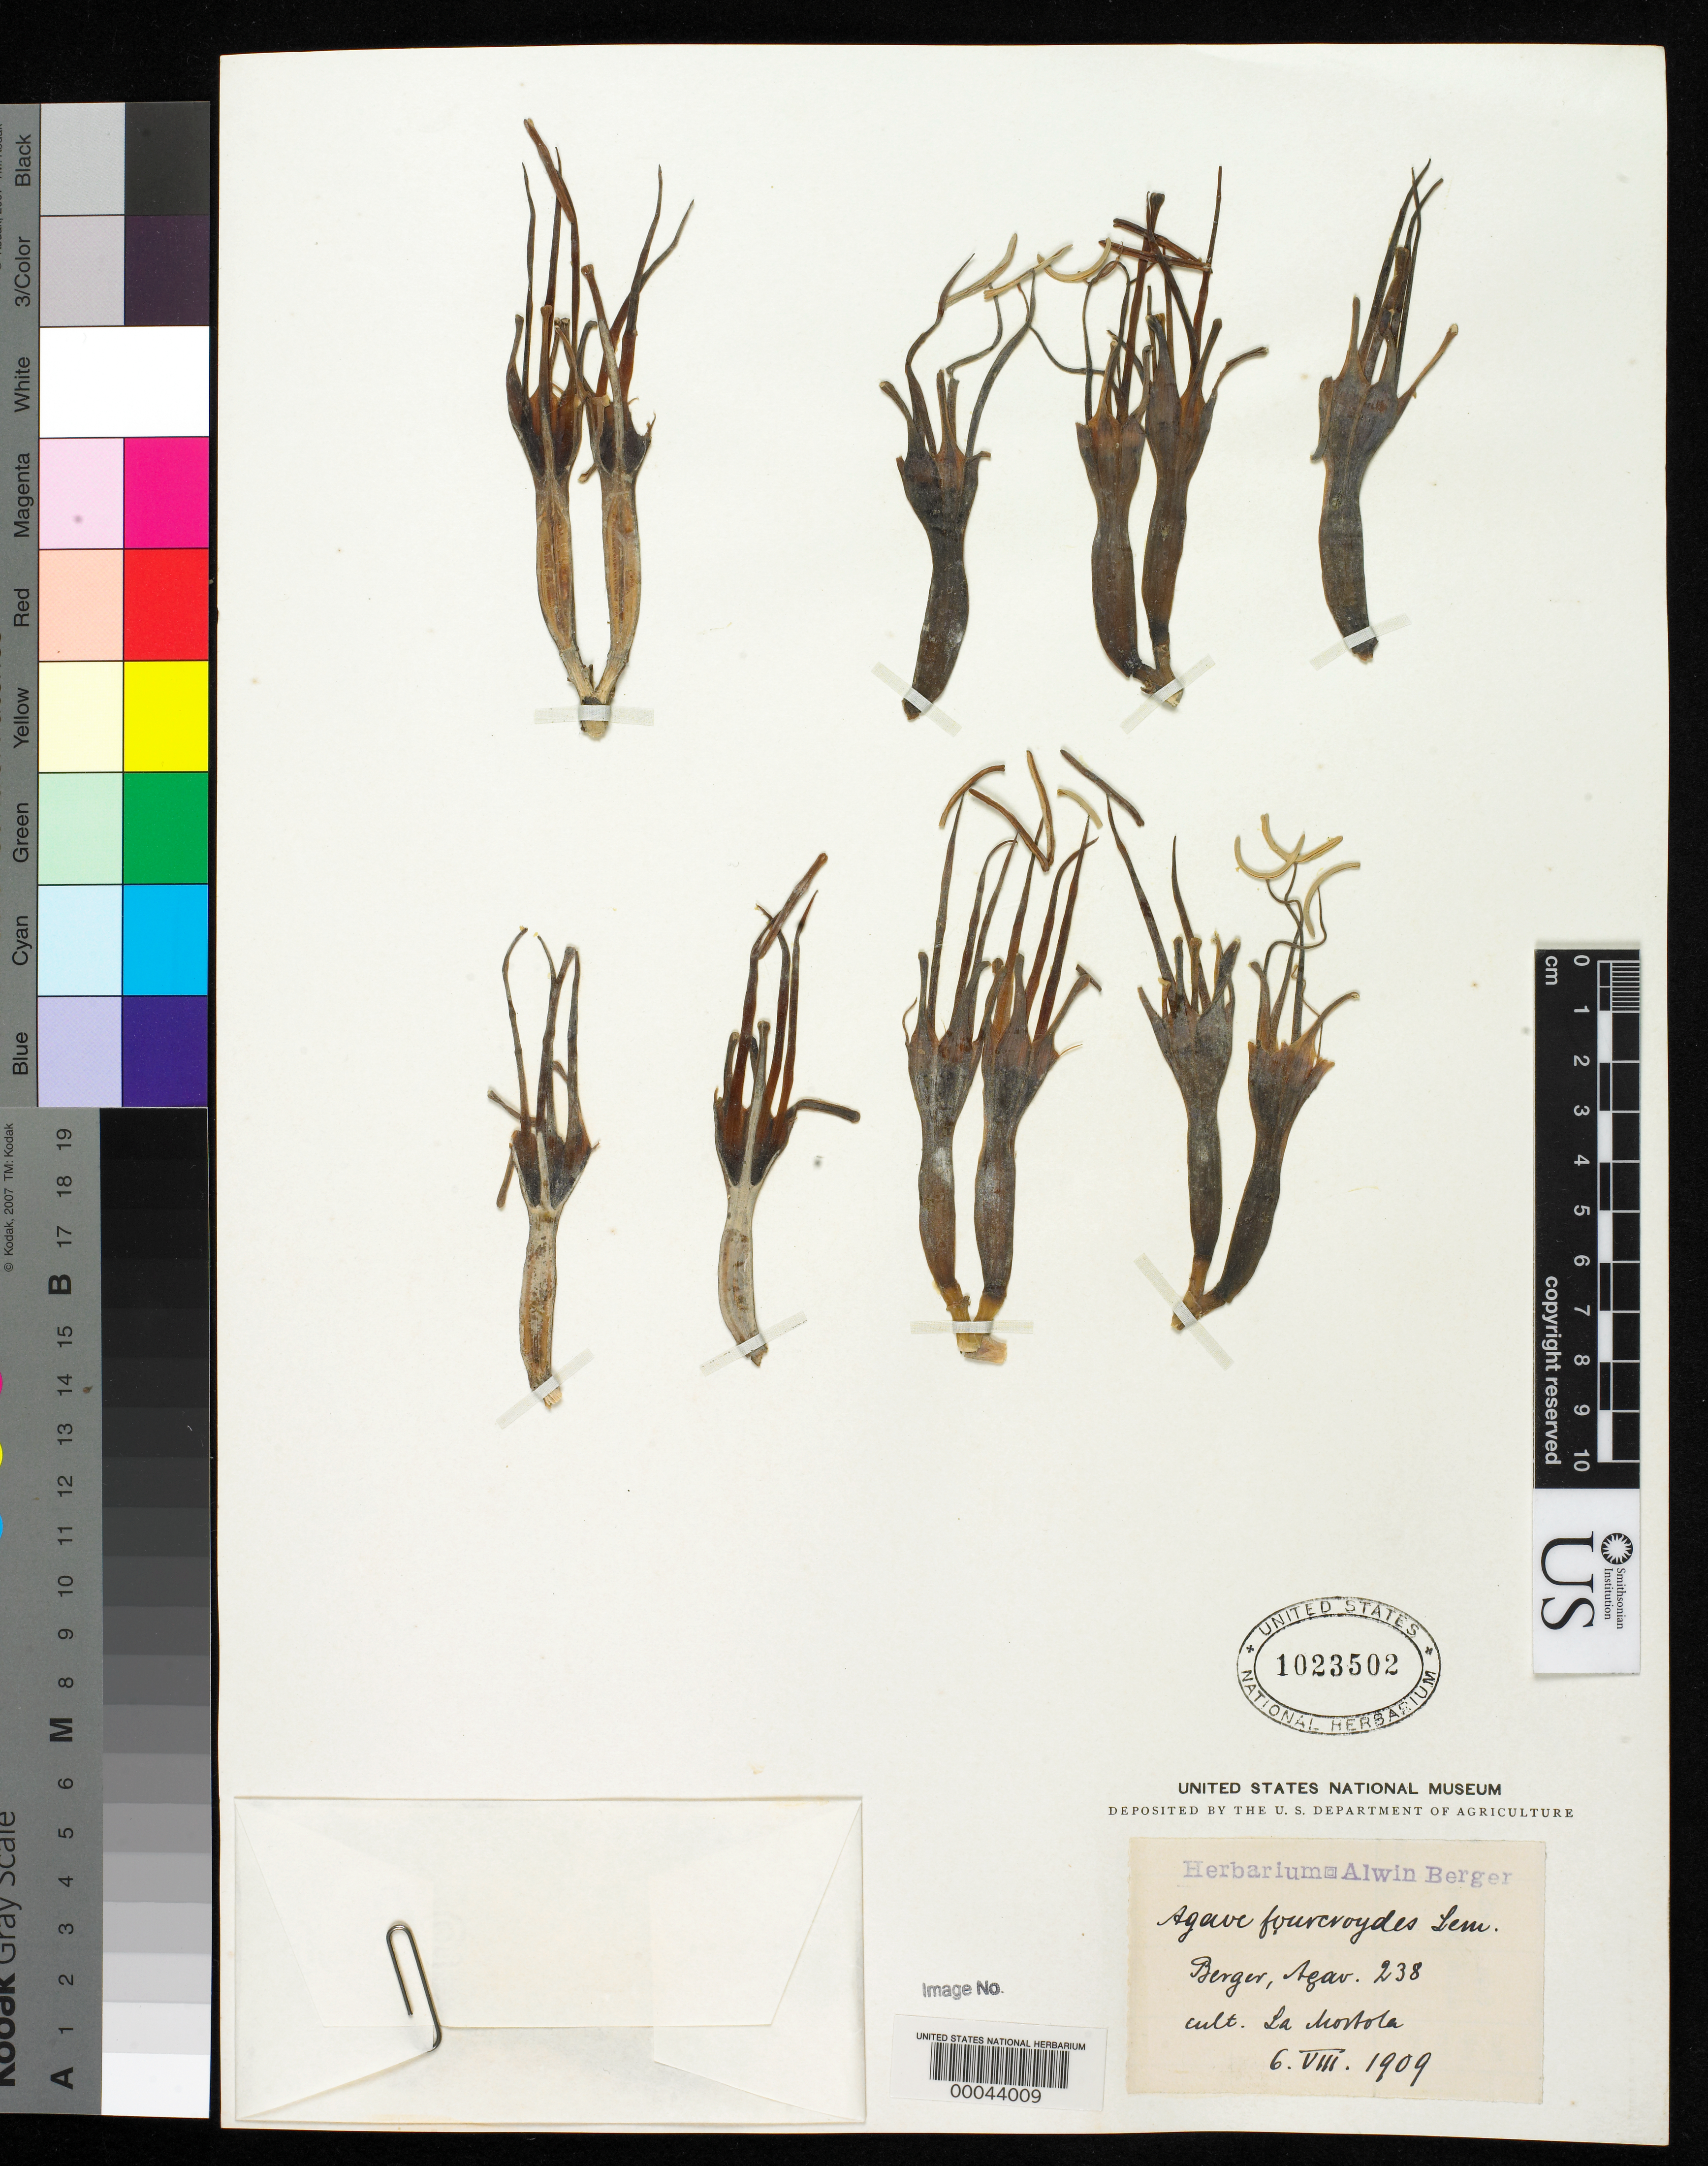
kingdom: Plantae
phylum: Tracheophyta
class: Liliopsida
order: Asparagales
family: Asparagaceae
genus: Agave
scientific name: Agave fourcroydes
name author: Lem.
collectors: ex herb. A. Berger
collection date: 1909-06-02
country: Mexico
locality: Cultivated at La Mortola, Italy.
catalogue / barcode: US 1023502